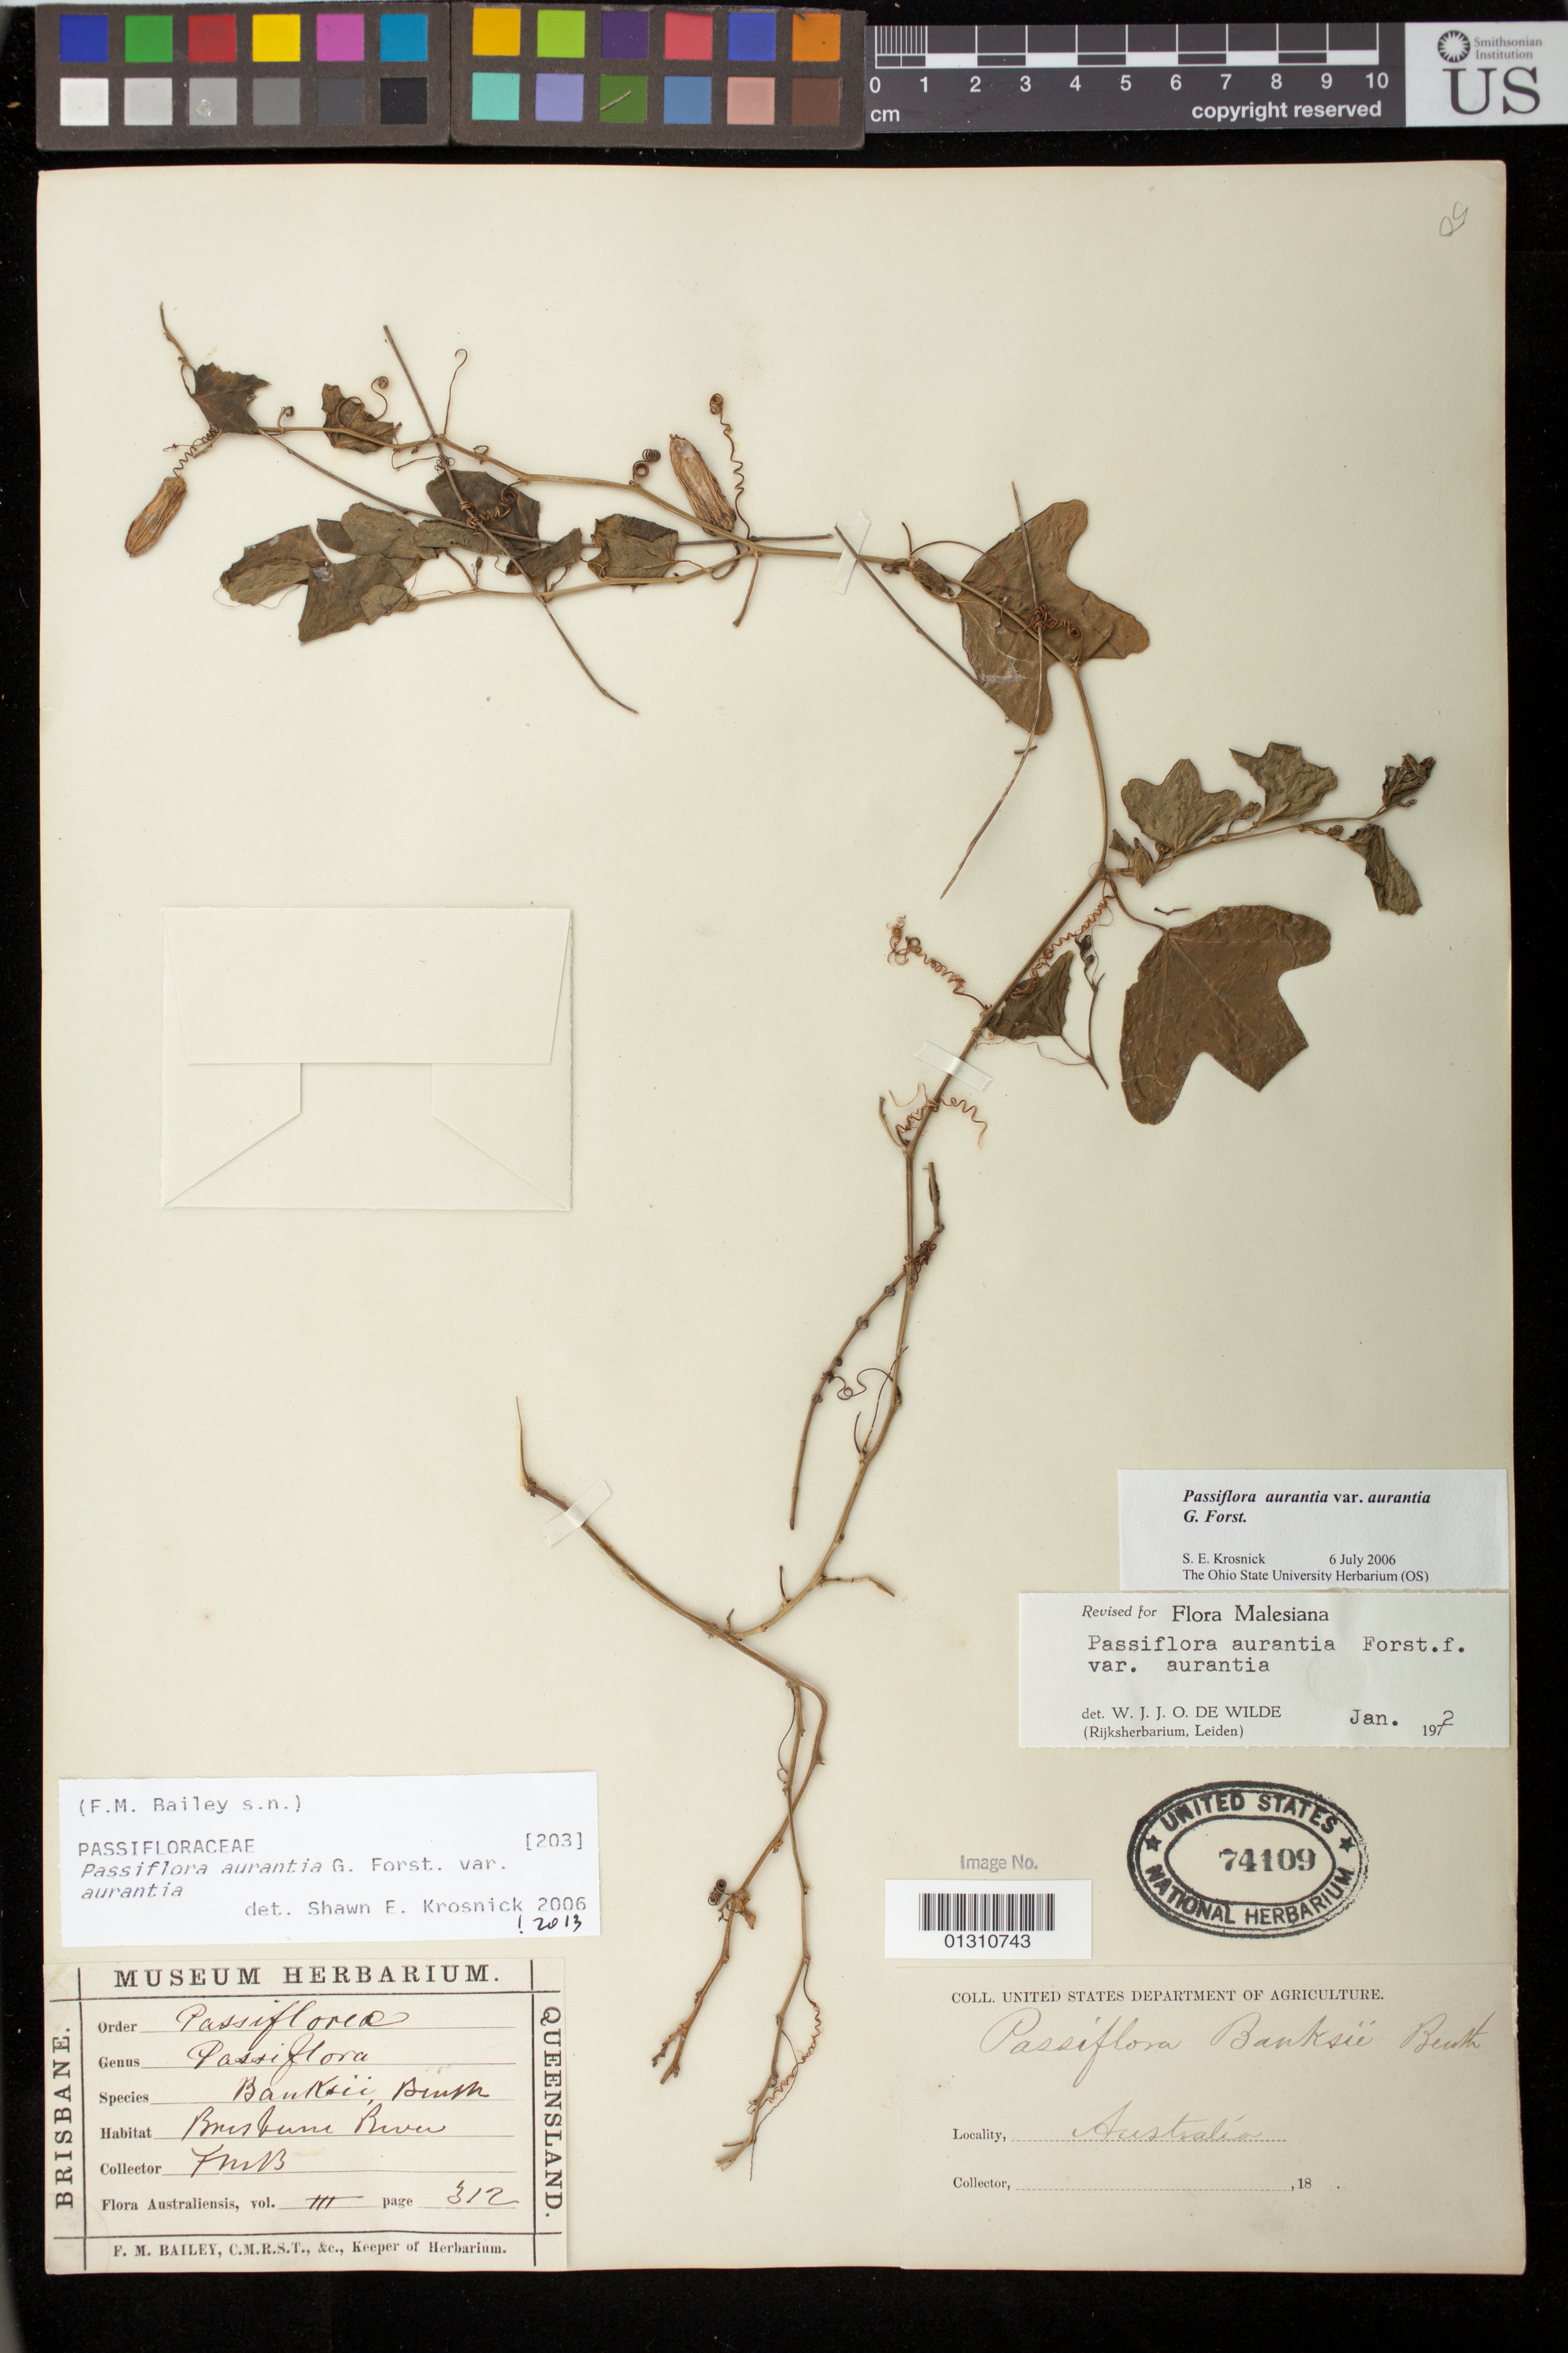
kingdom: Plantae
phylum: Tracheophyta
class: Magnoliopsida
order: Malpighiales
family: Passifloraceae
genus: Passiflora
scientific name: Passiflora aurantia var. aurantia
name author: G. Forst.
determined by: Krosnick, S. E., (OS), Ohio State University Herbarium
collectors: F. M. Bailey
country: Australia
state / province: Queensland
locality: Brisbane river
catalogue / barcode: US 74109